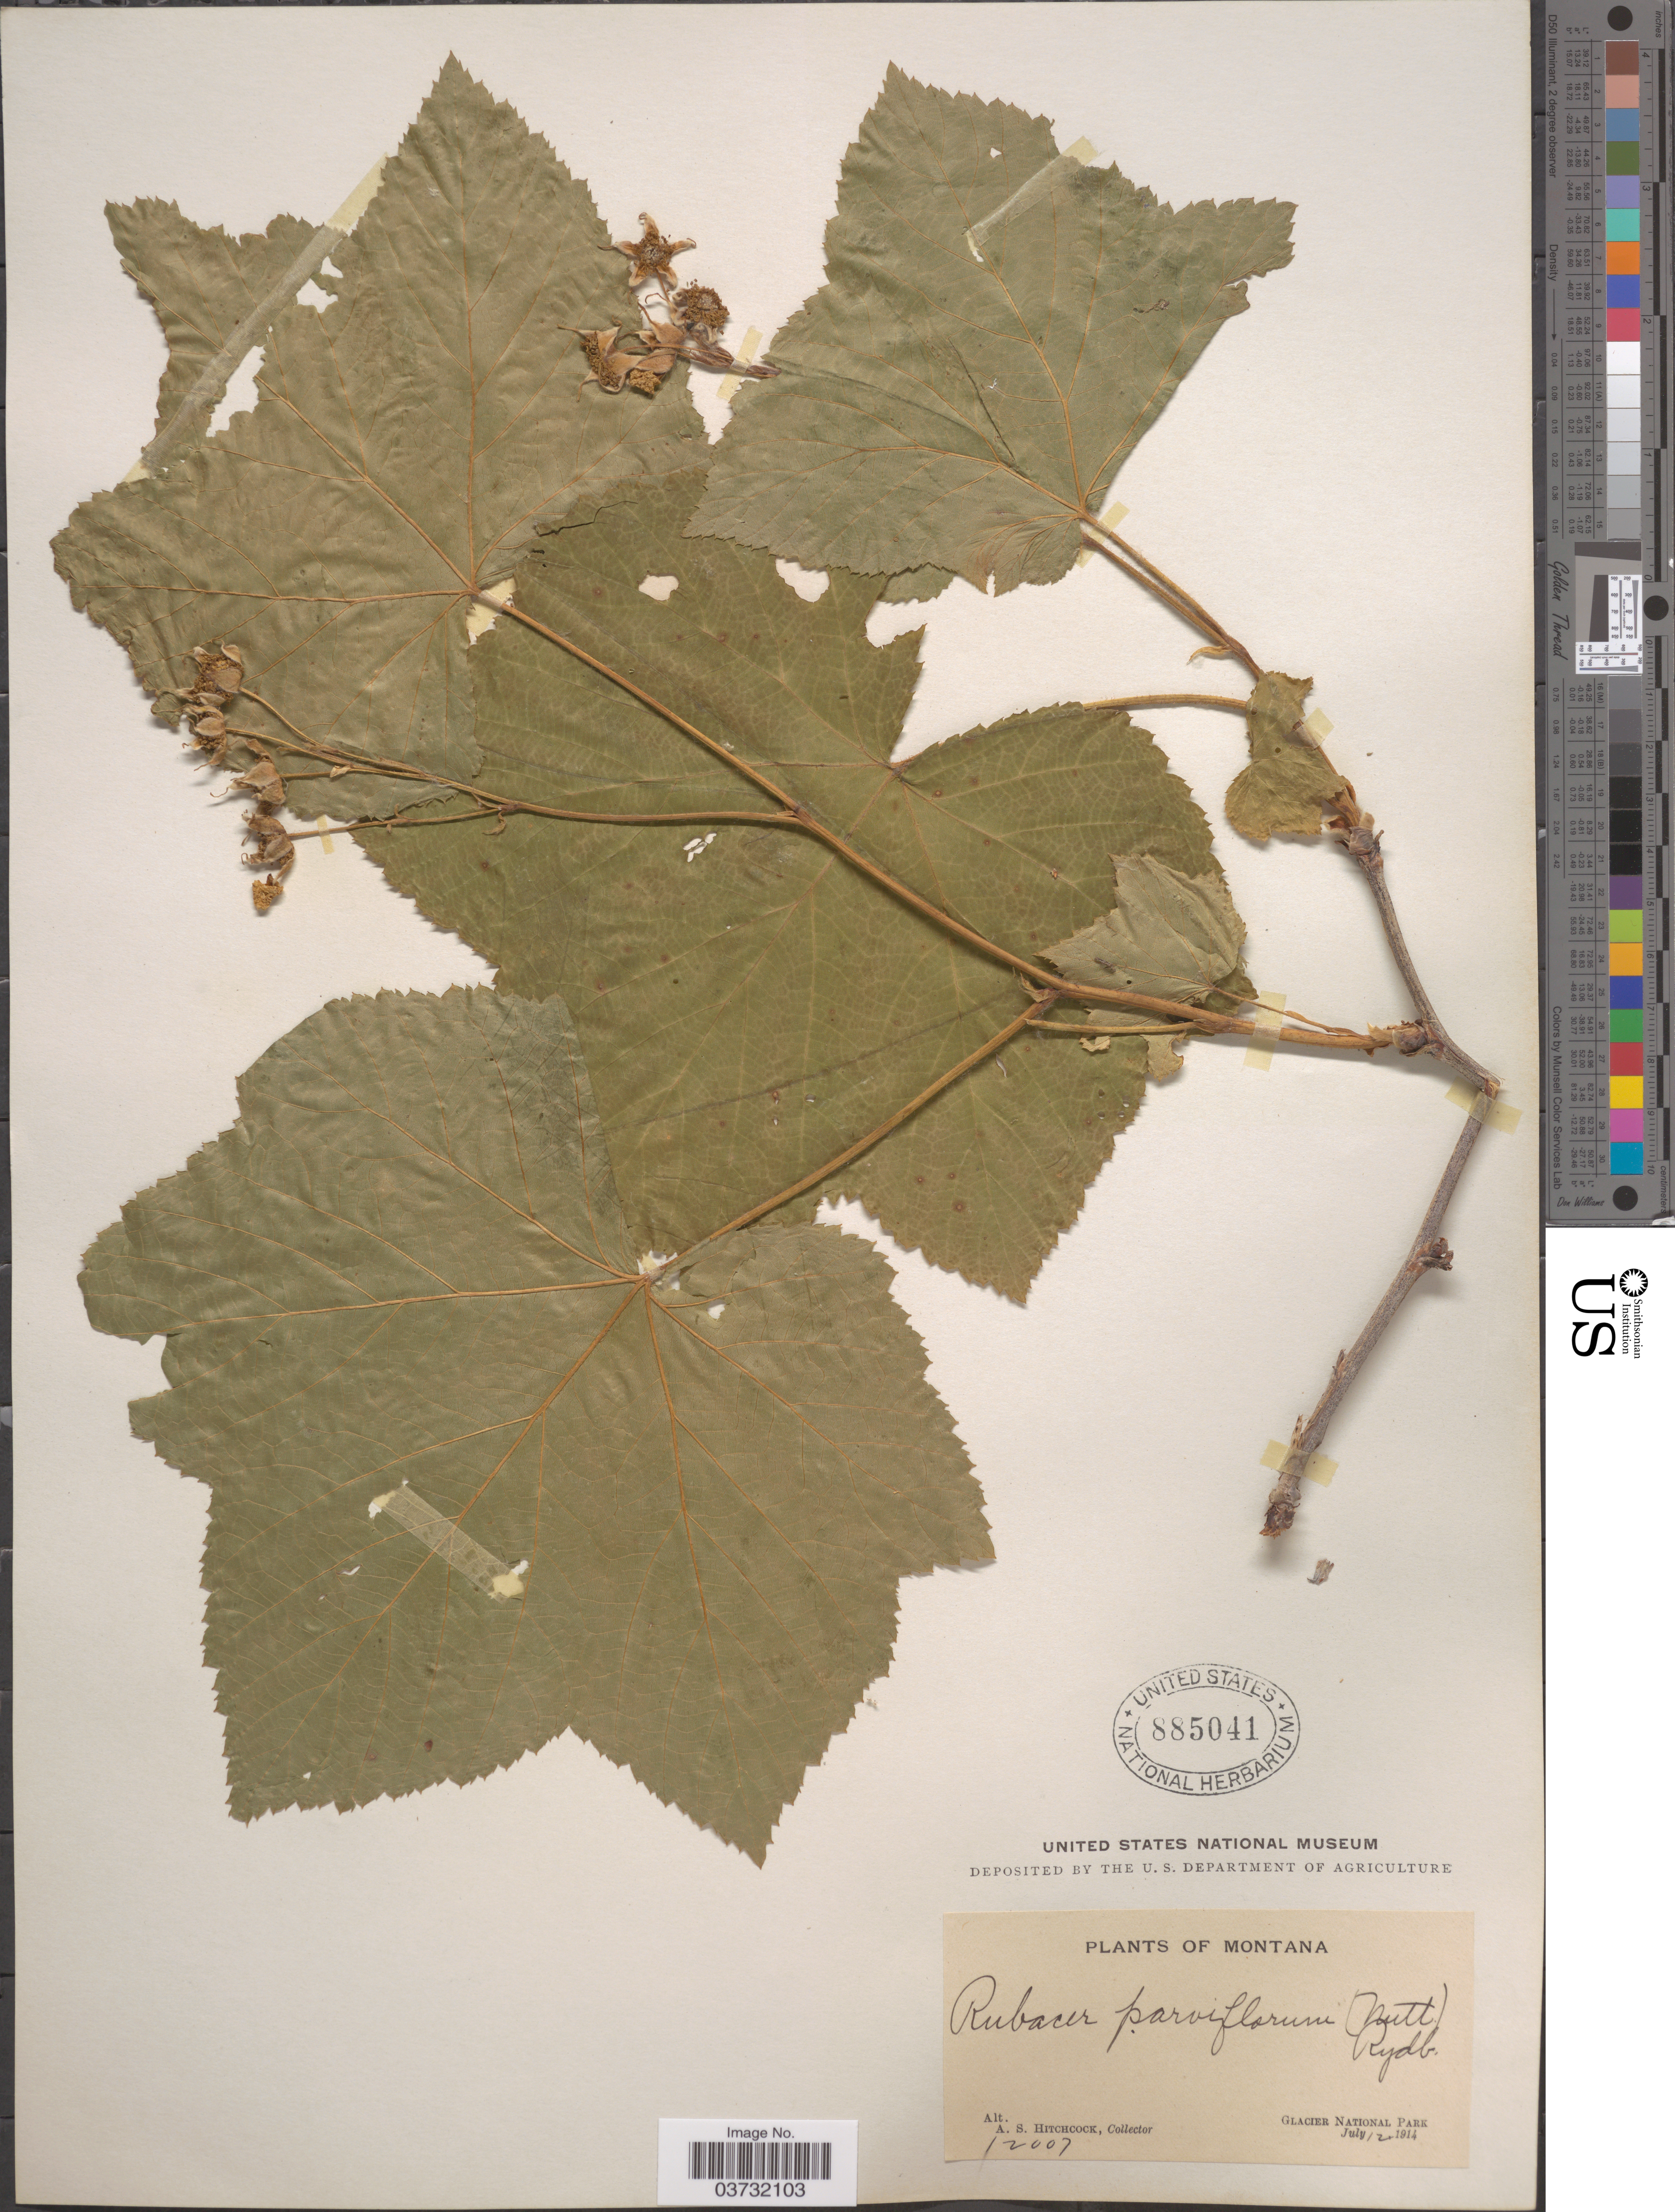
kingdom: Plantae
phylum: Tracheophyta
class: Magnoliopsida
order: Rosales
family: Rosaceae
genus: Rubus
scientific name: Rubus parviflorus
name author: Nutt.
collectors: A. S. Hitchcock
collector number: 12007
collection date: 1914-07-12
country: United States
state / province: Montana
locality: Glacier National Park.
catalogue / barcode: US 885041